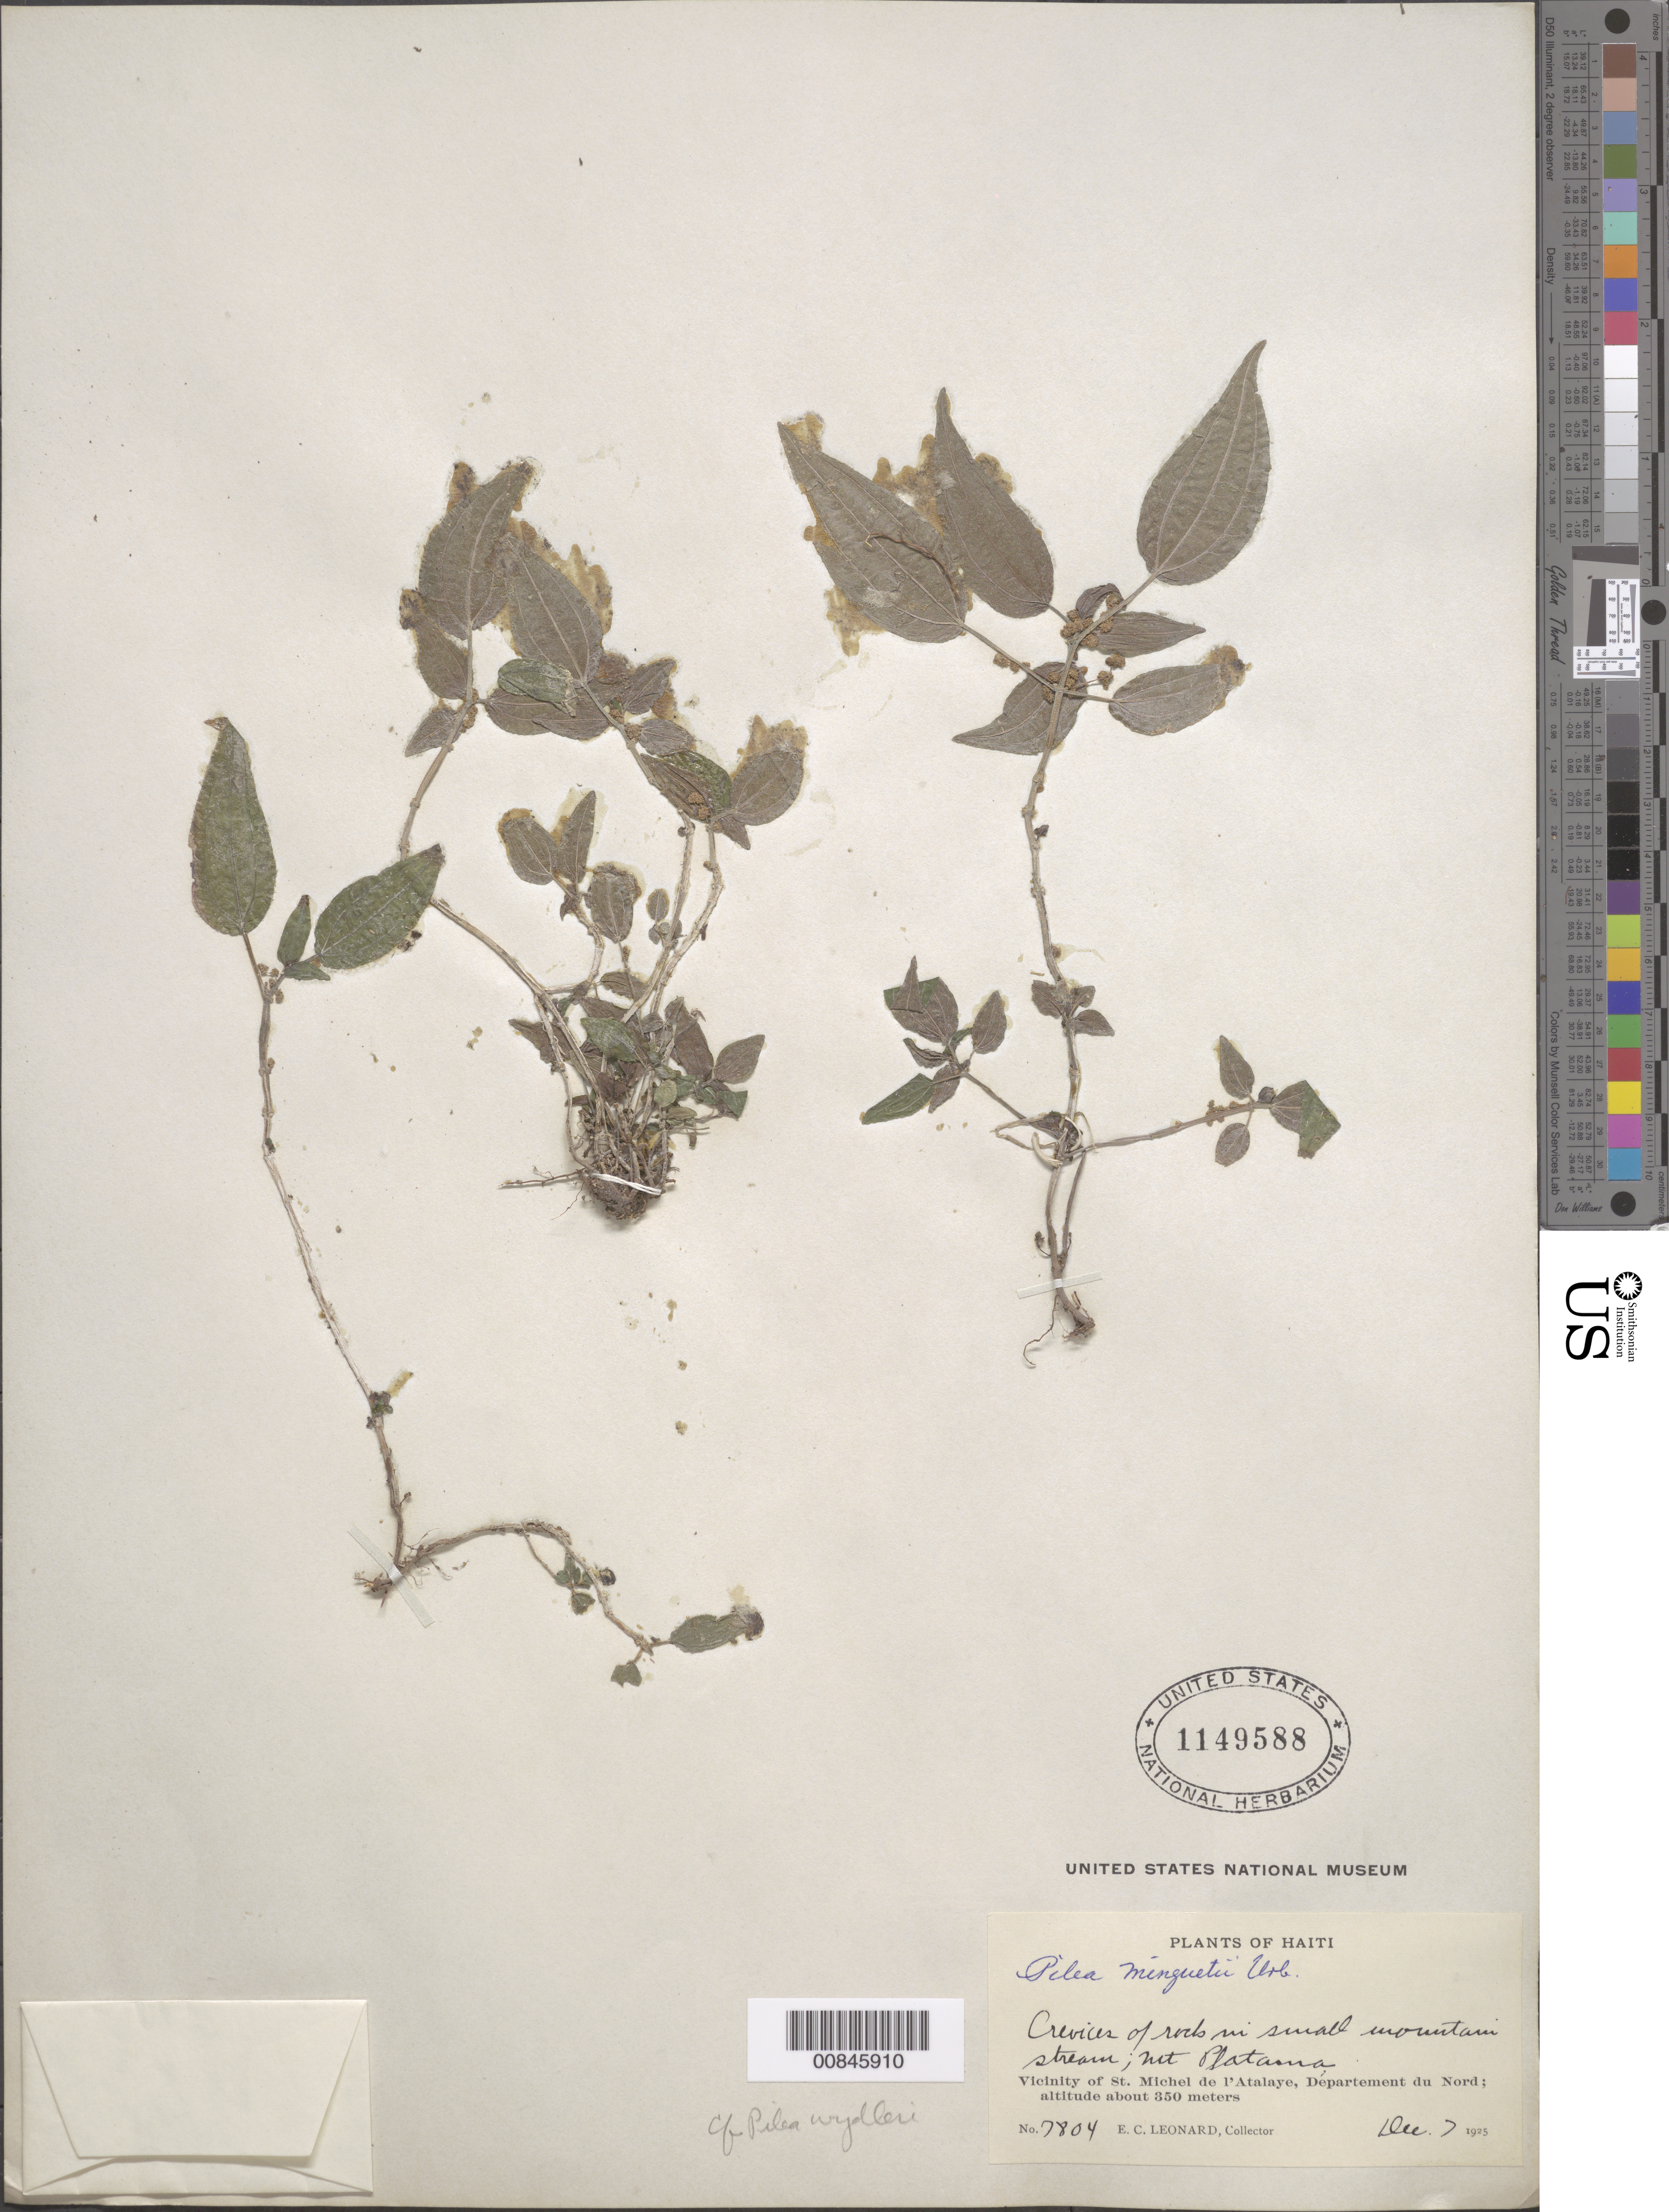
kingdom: Plantae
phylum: Tracheophyta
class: Magnoliopsida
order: Rosales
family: Urticaceae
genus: Pilea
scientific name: Pilea minguetii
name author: Urb.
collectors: E. C. Leonard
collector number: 7804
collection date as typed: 07 Dec 1925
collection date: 1925-12-07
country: Haiti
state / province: Nord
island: Hispaniola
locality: Mt. Platanna. Vicinity of St. Michel de l'Atalaye.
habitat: Crevices of rocks in small mountain stream.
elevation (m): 350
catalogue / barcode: US 1149588